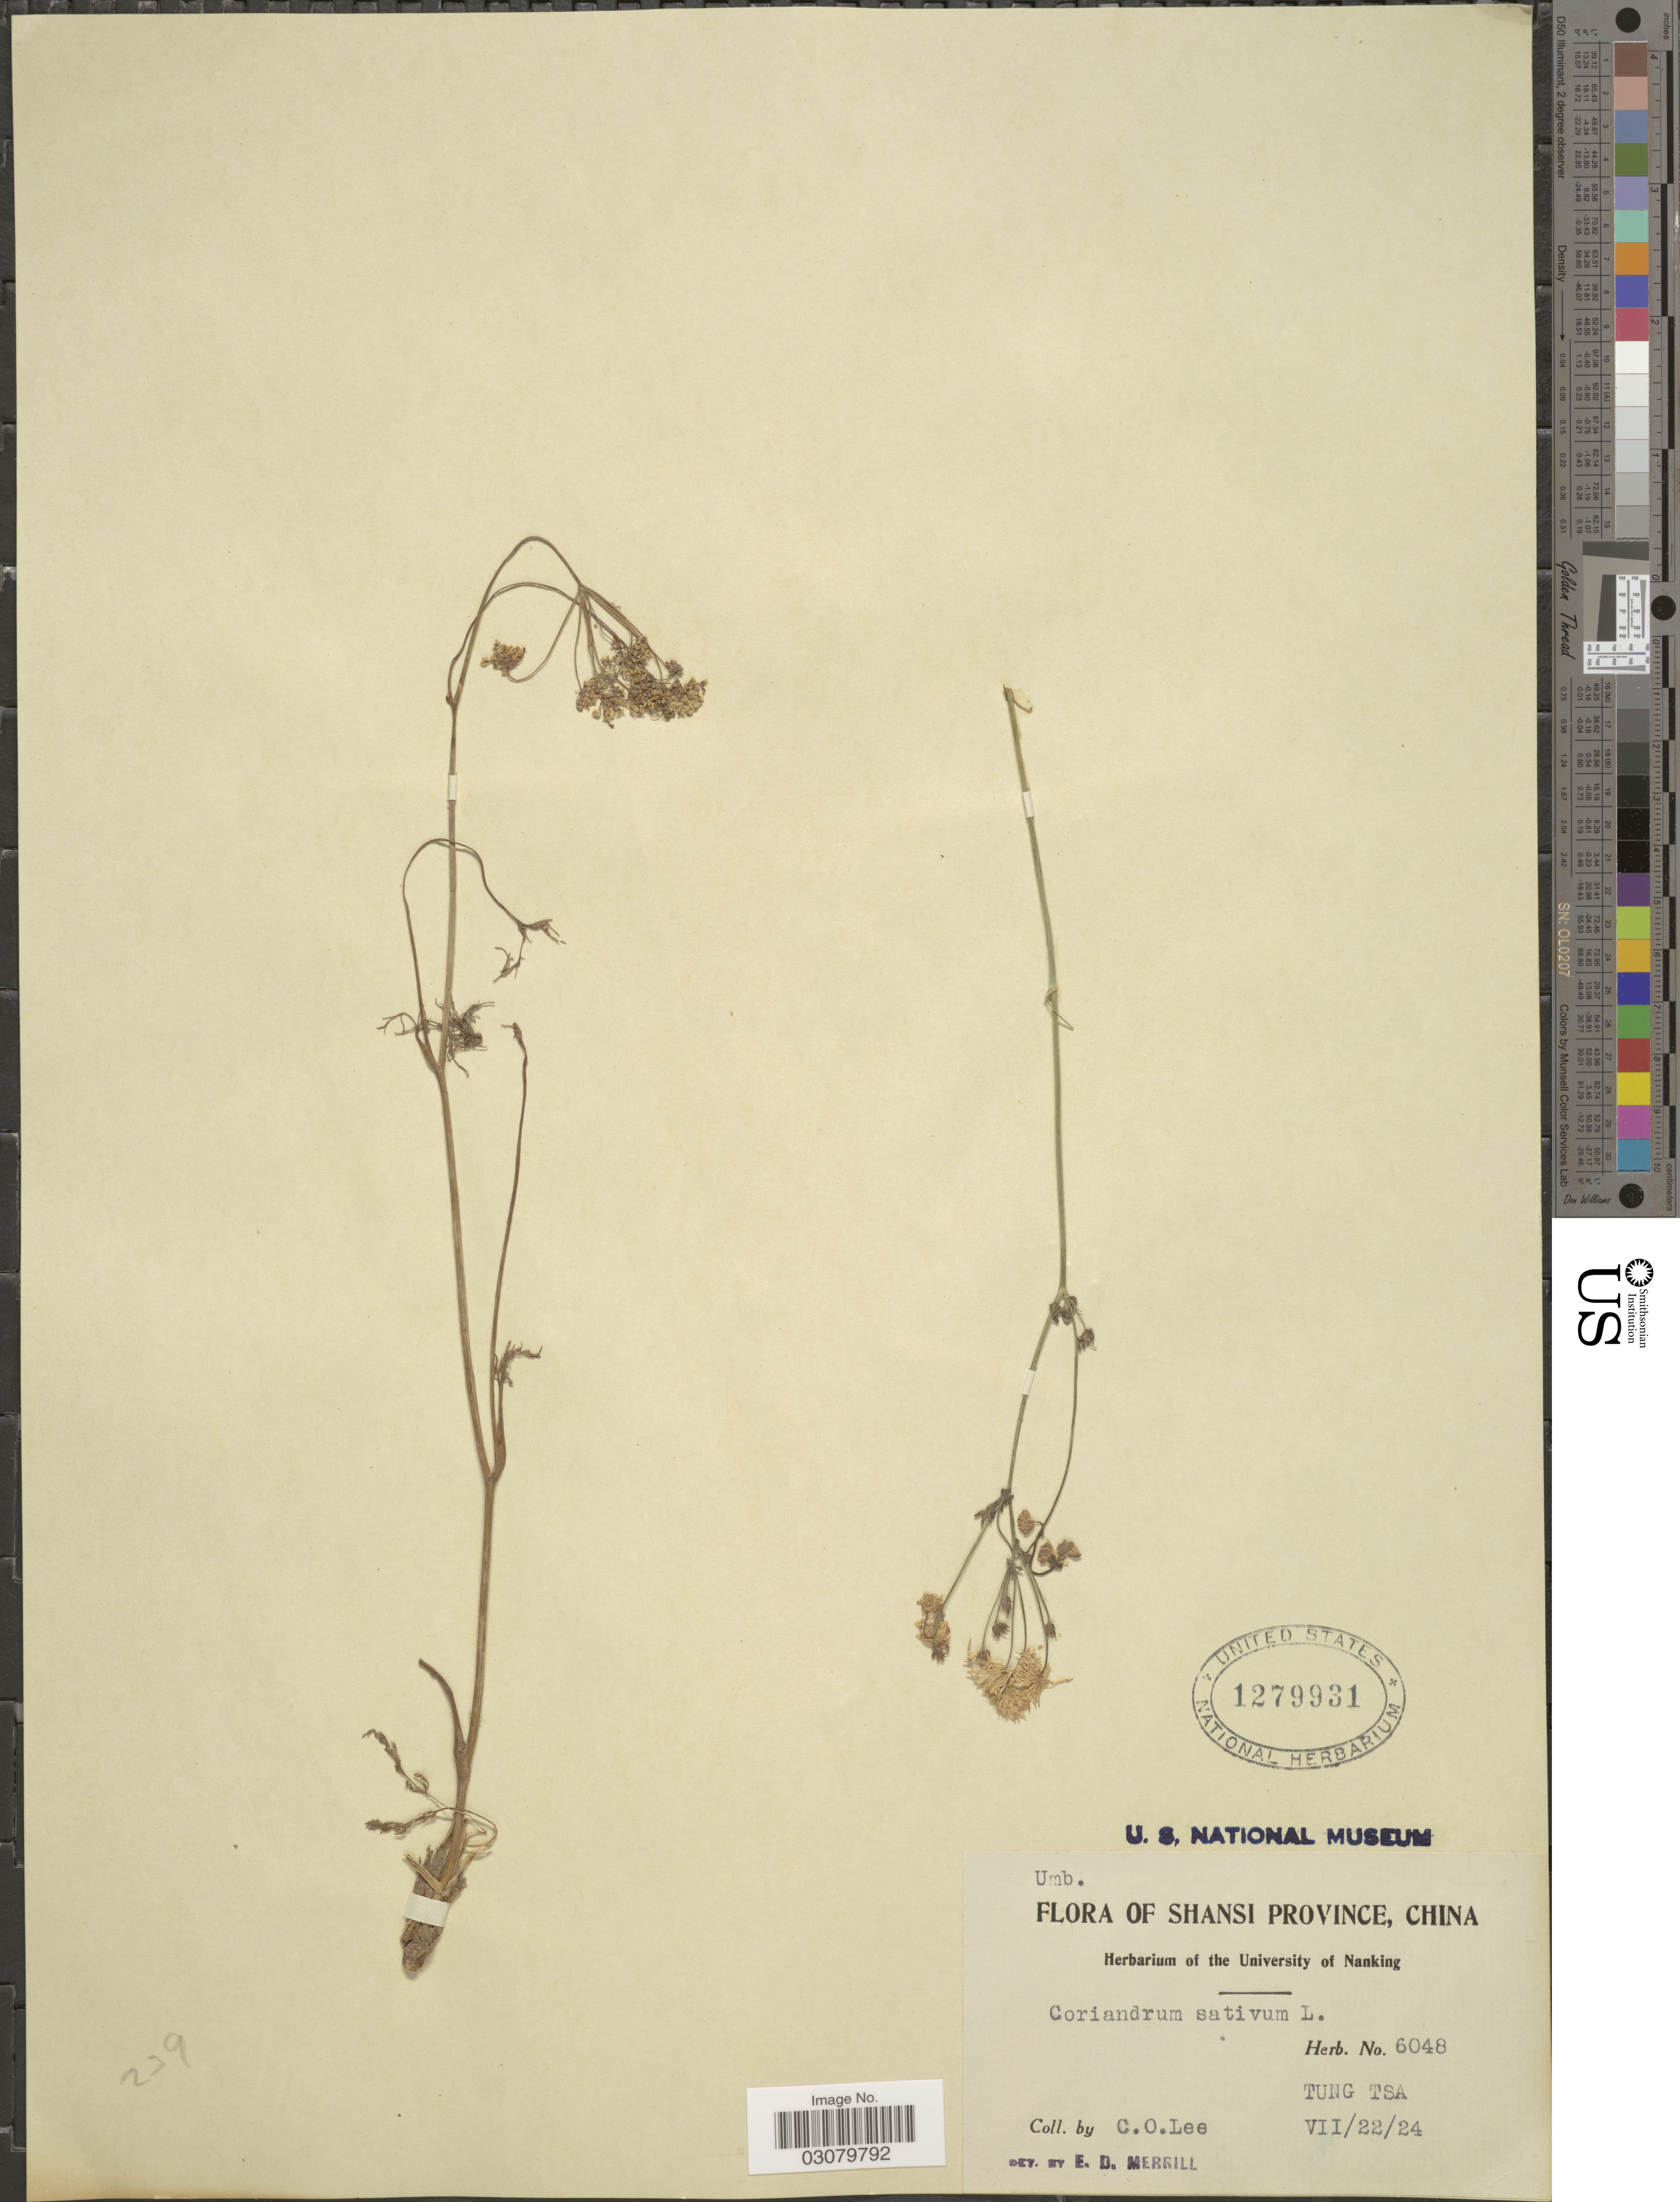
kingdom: Plantae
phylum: Tracheophyta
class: Magnoliopsida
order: Apiales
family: Apiaceae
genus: Coriandrum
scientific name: Coriandrum sativum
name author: L.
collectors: C. Lee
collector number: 6048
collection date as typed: Transcribed d/m/y: 22/7/24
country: China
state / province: Shanxi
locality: Shansi Province. Tung Tsa.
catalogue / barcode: US 1279931